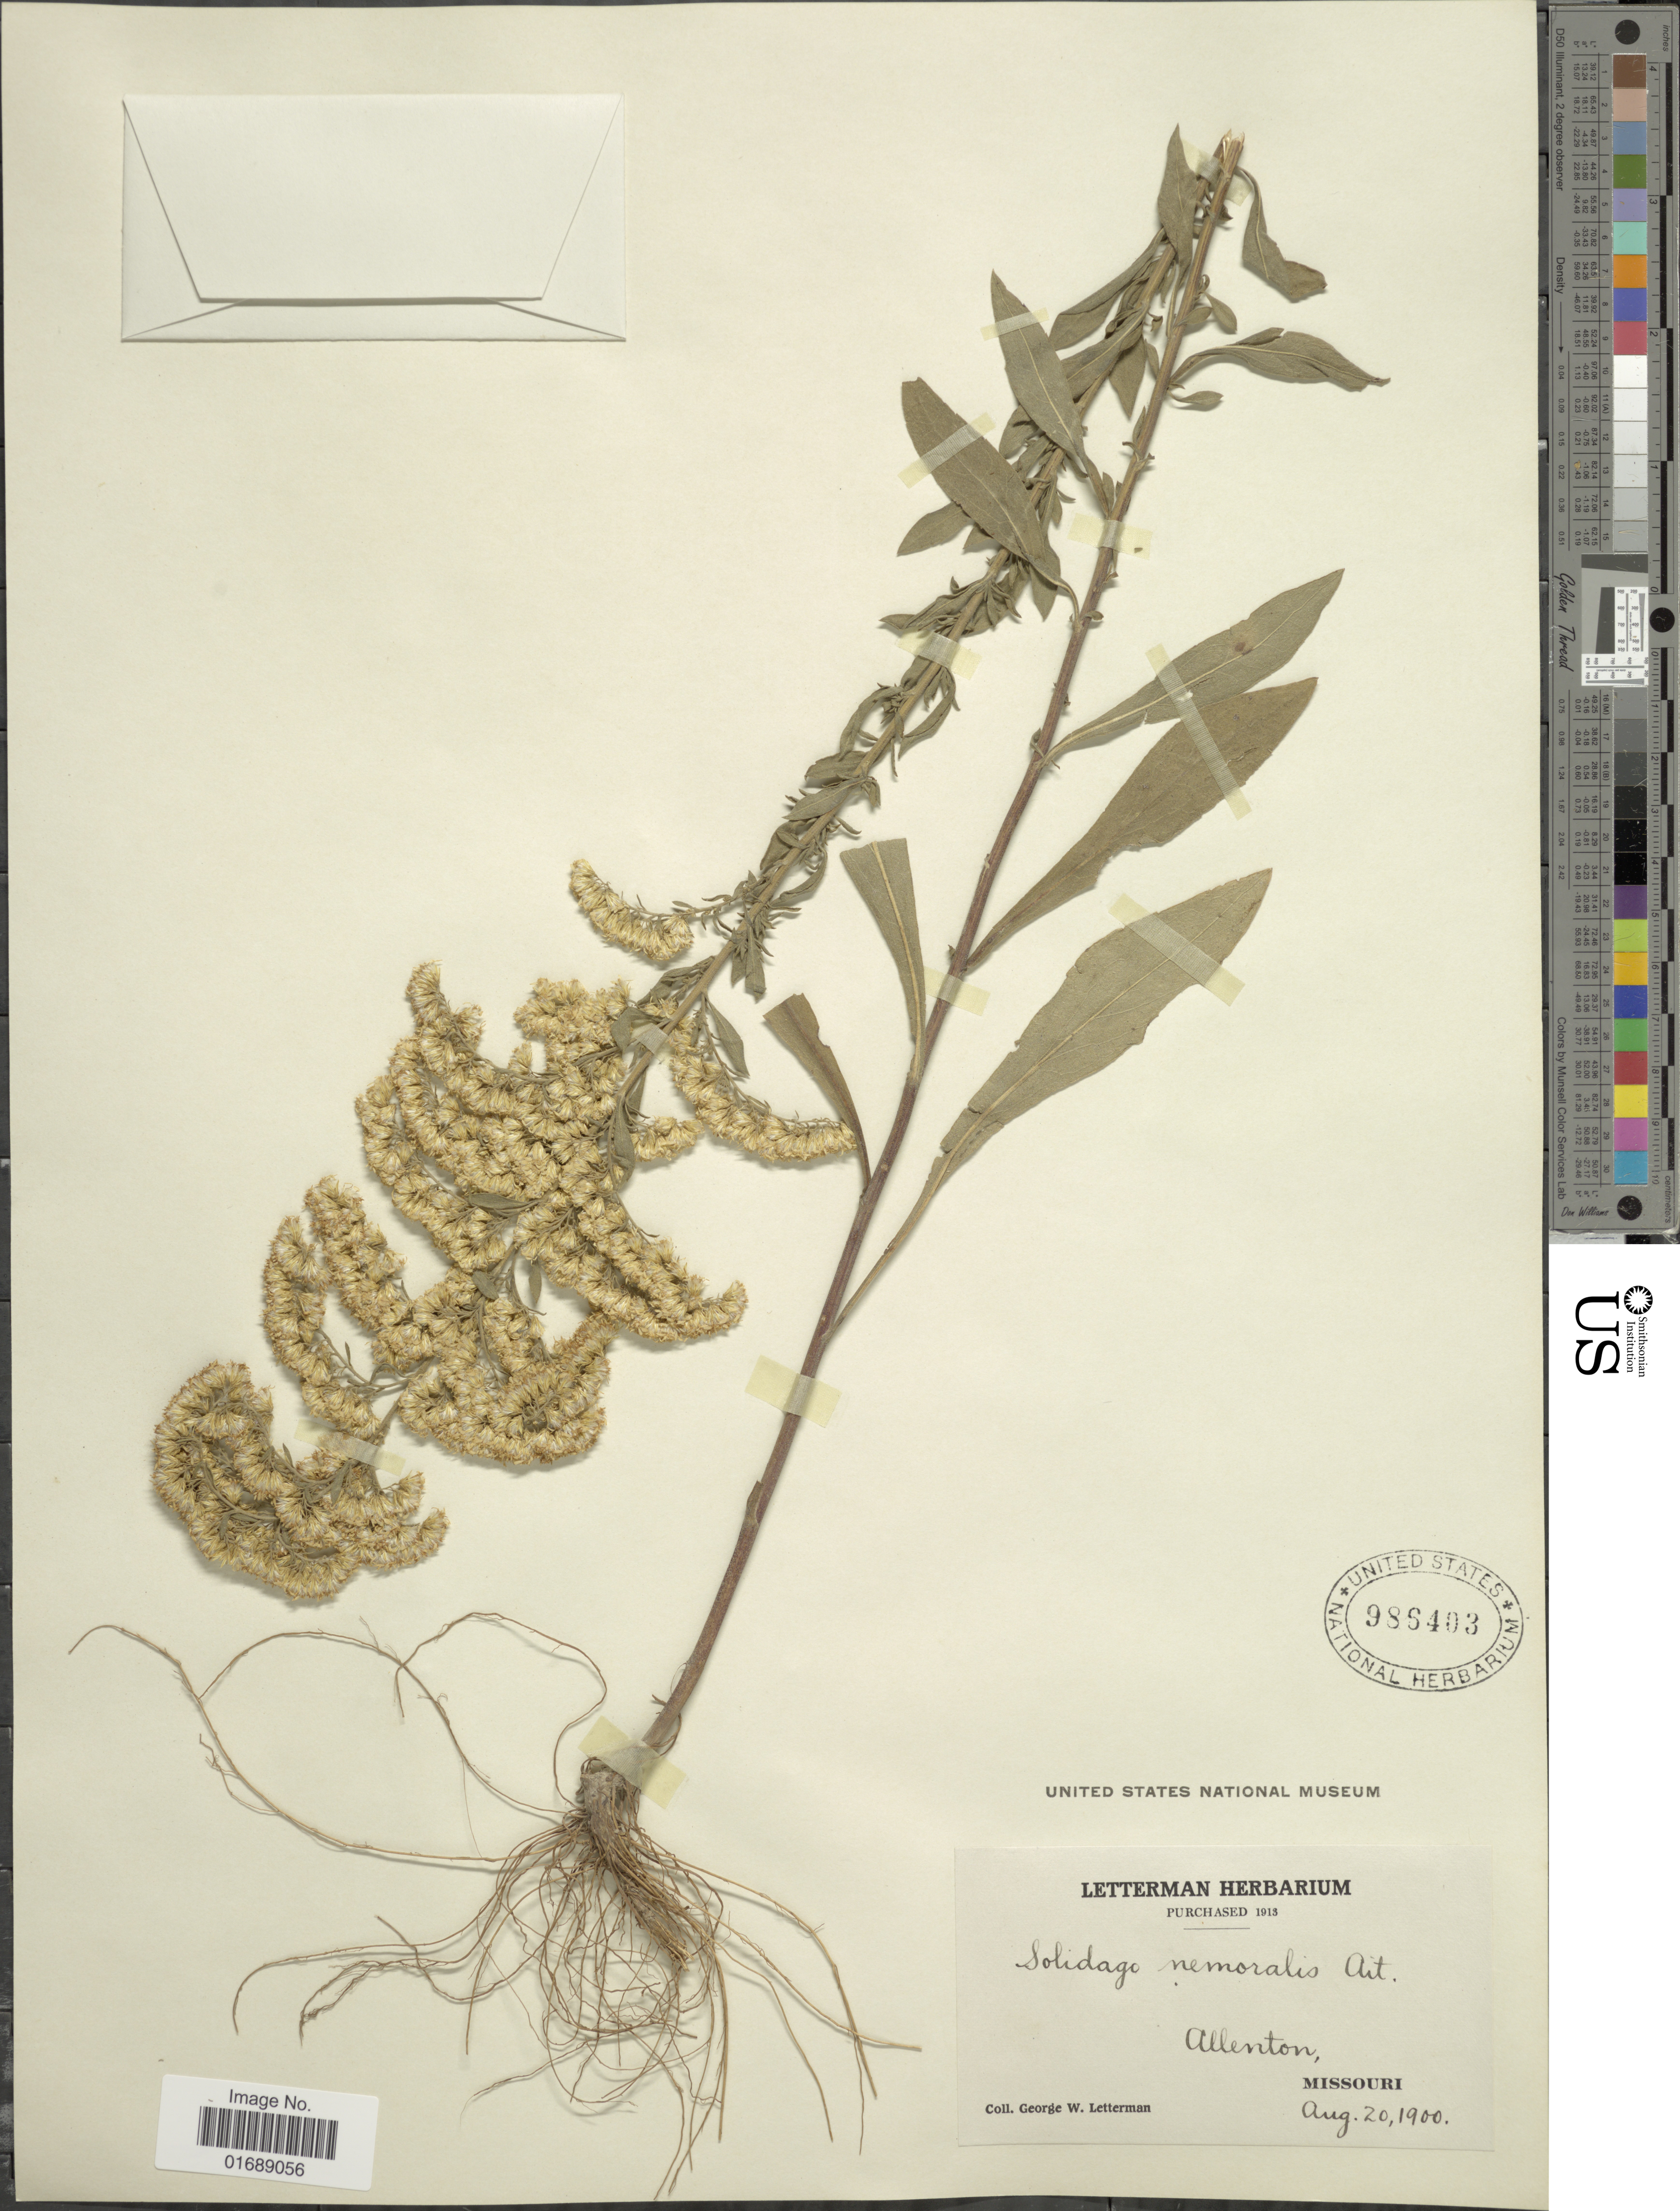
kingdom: Plantae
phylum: Tracheophyta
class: Magnoliopsida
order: Asterales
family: Asteraceae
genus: Solidago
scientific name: Solidago nemoralis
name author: Aiton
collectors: G. W. Letterman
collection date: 1900-08-20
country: United States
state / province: Missouri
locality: Allenton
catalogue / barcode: US 986403